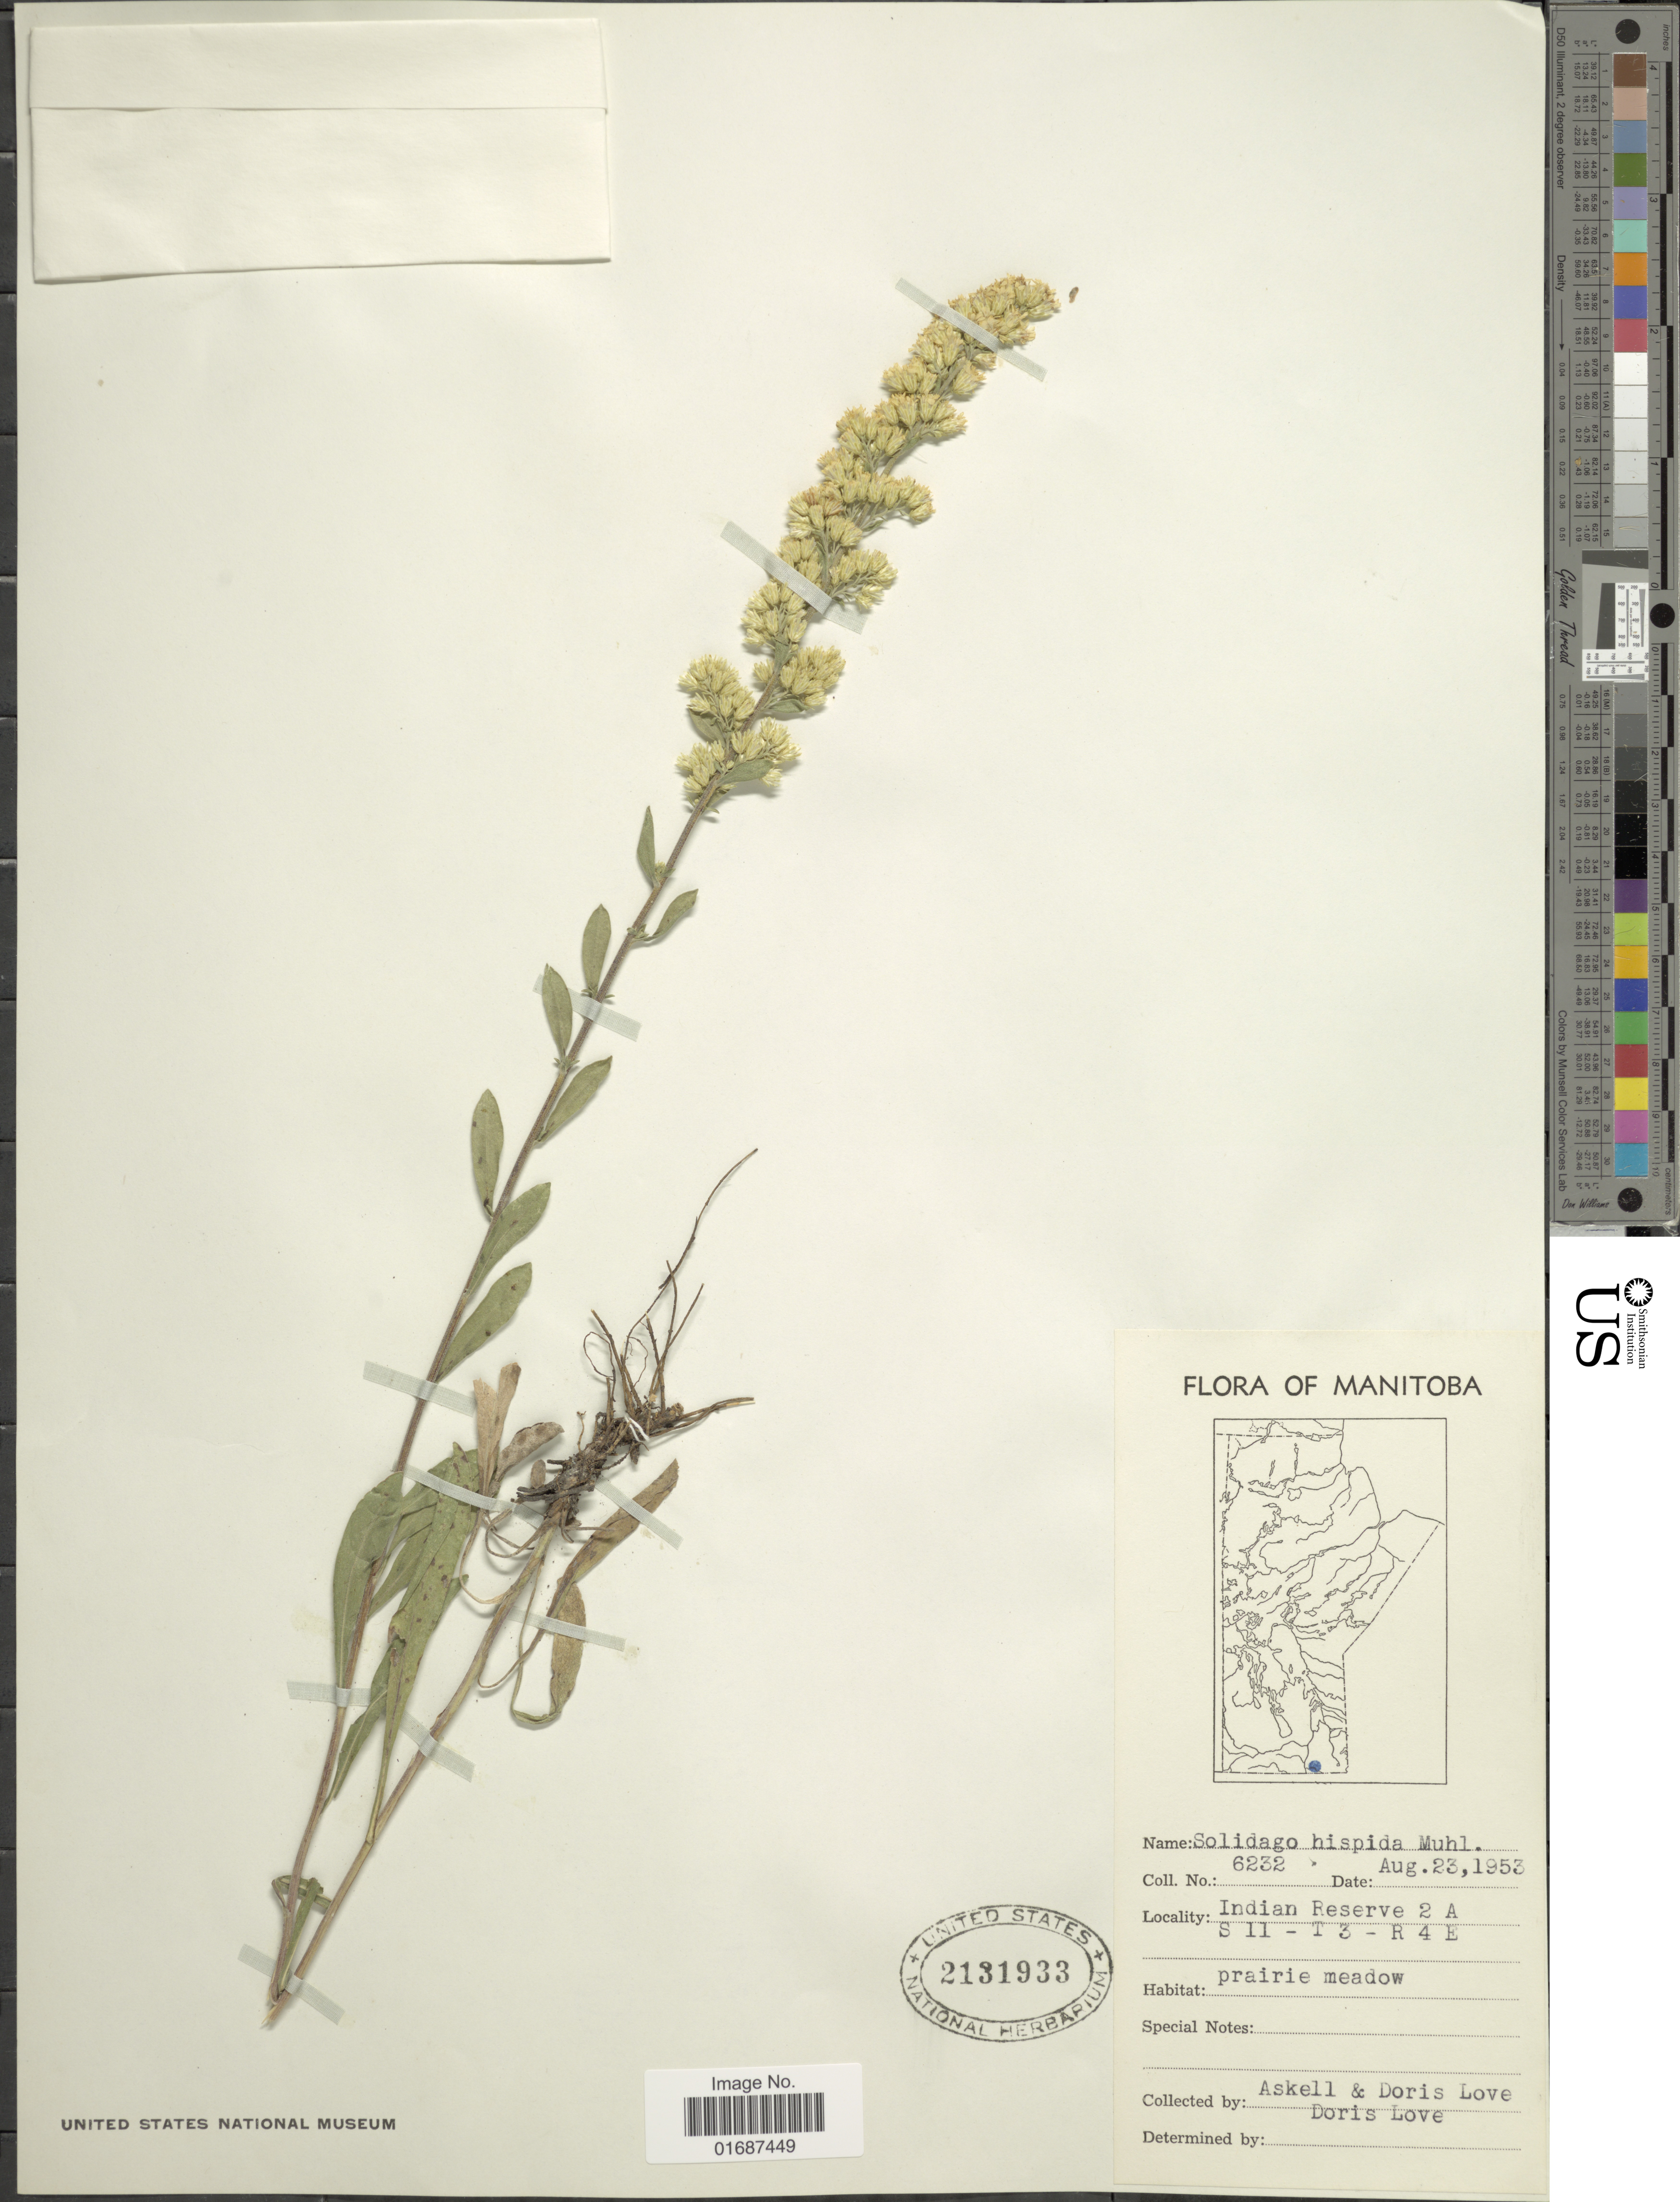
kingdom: Plantae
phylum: Tracheophyta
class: Magnoliopsida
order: Asterales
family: Asteraceae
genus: Solidago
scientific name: Solidago hispida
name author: Muhl. ex Willd.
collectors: -. Askell & D. Löve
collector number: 6232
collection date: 1953-08-23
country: Canada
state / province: Manitoba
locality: Indian Reserve 2A, S11-T3-R4E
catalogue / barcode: US 2131933